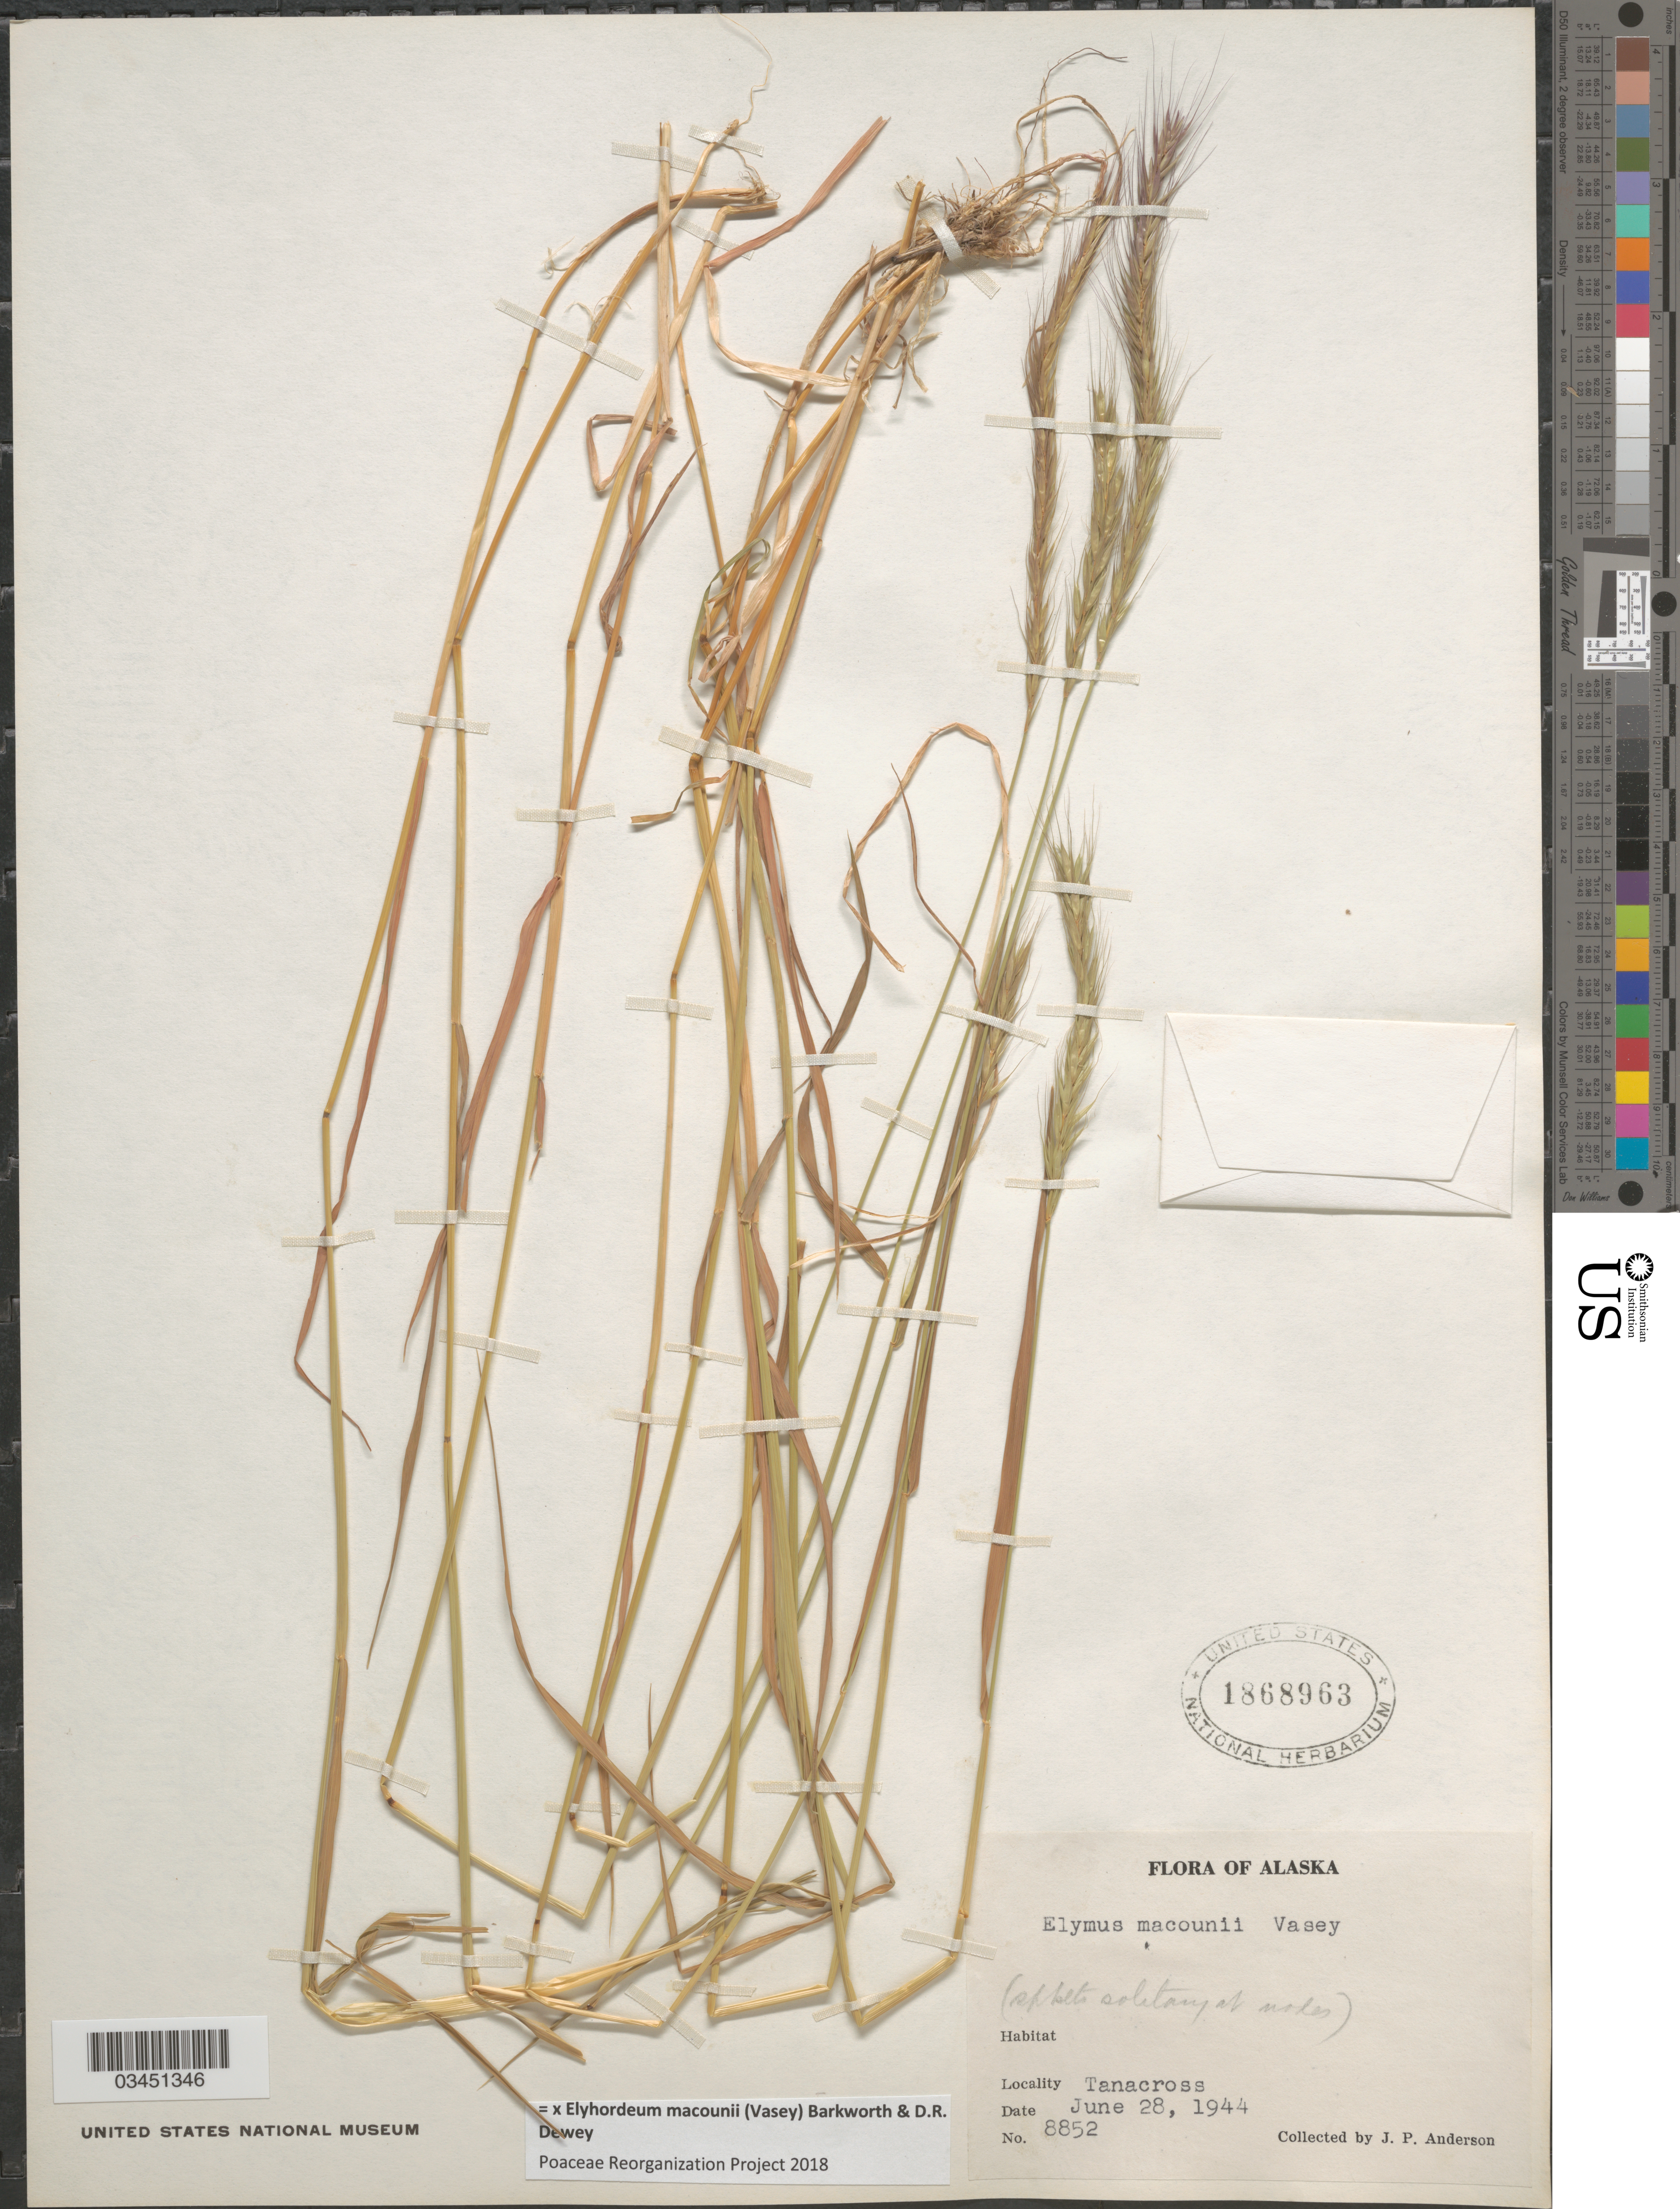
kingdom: Plantae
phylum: Tracheophyta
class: Liliopsida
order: Poales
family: Poaceae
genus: Elyhordeum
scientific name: x Elyhordeum macounii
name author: (Vasey) Barkworth & Dewey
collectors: J. P. Anderson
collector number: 8852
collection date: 1944-06-28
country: United States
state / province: Alaska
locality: Tanacross.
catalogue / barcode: US 1868963